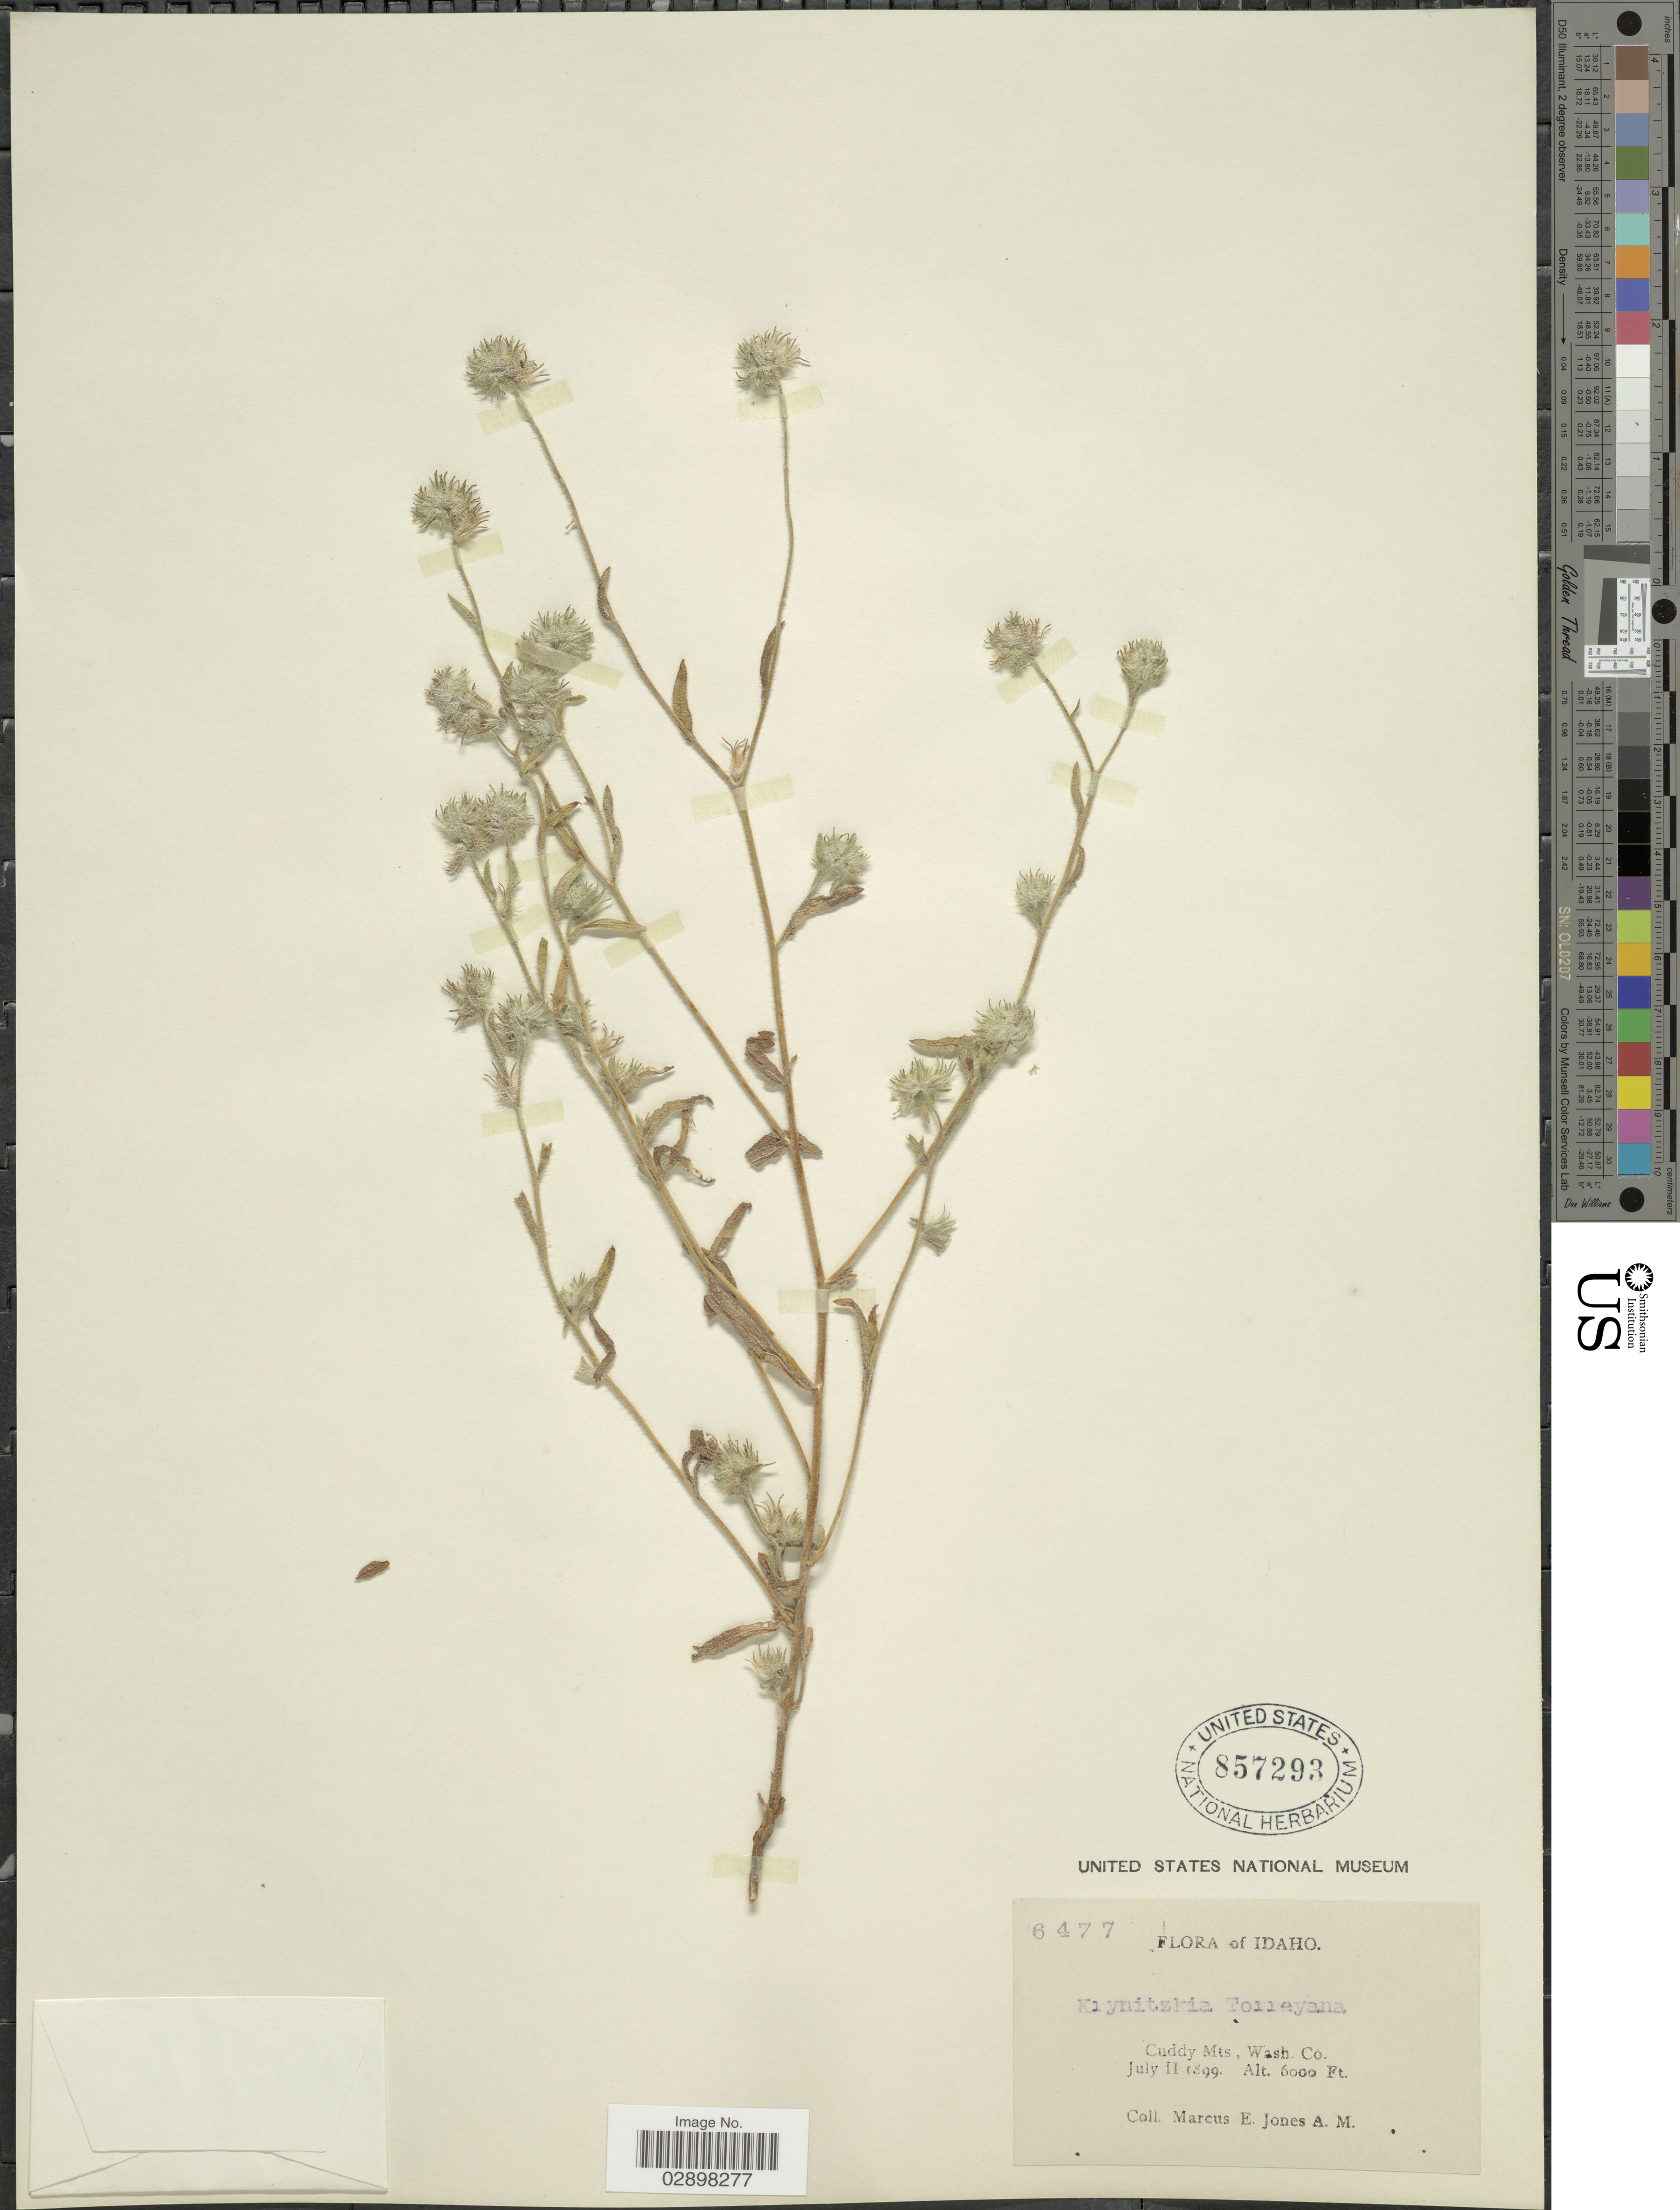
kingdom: Plantae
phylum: Tracheophyta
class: Magnoliopsida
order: Boraginales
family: Boraginaceae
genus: Cryptantha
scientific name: Cryptantha torreyana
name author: (A. Gray) S.W. Greene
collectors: M. E. Jones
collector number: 6477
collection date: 1899-07-11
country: United States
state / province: Idaho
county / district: Washington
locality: Cuddy Mts.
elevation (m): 1829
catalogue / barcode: US 857293